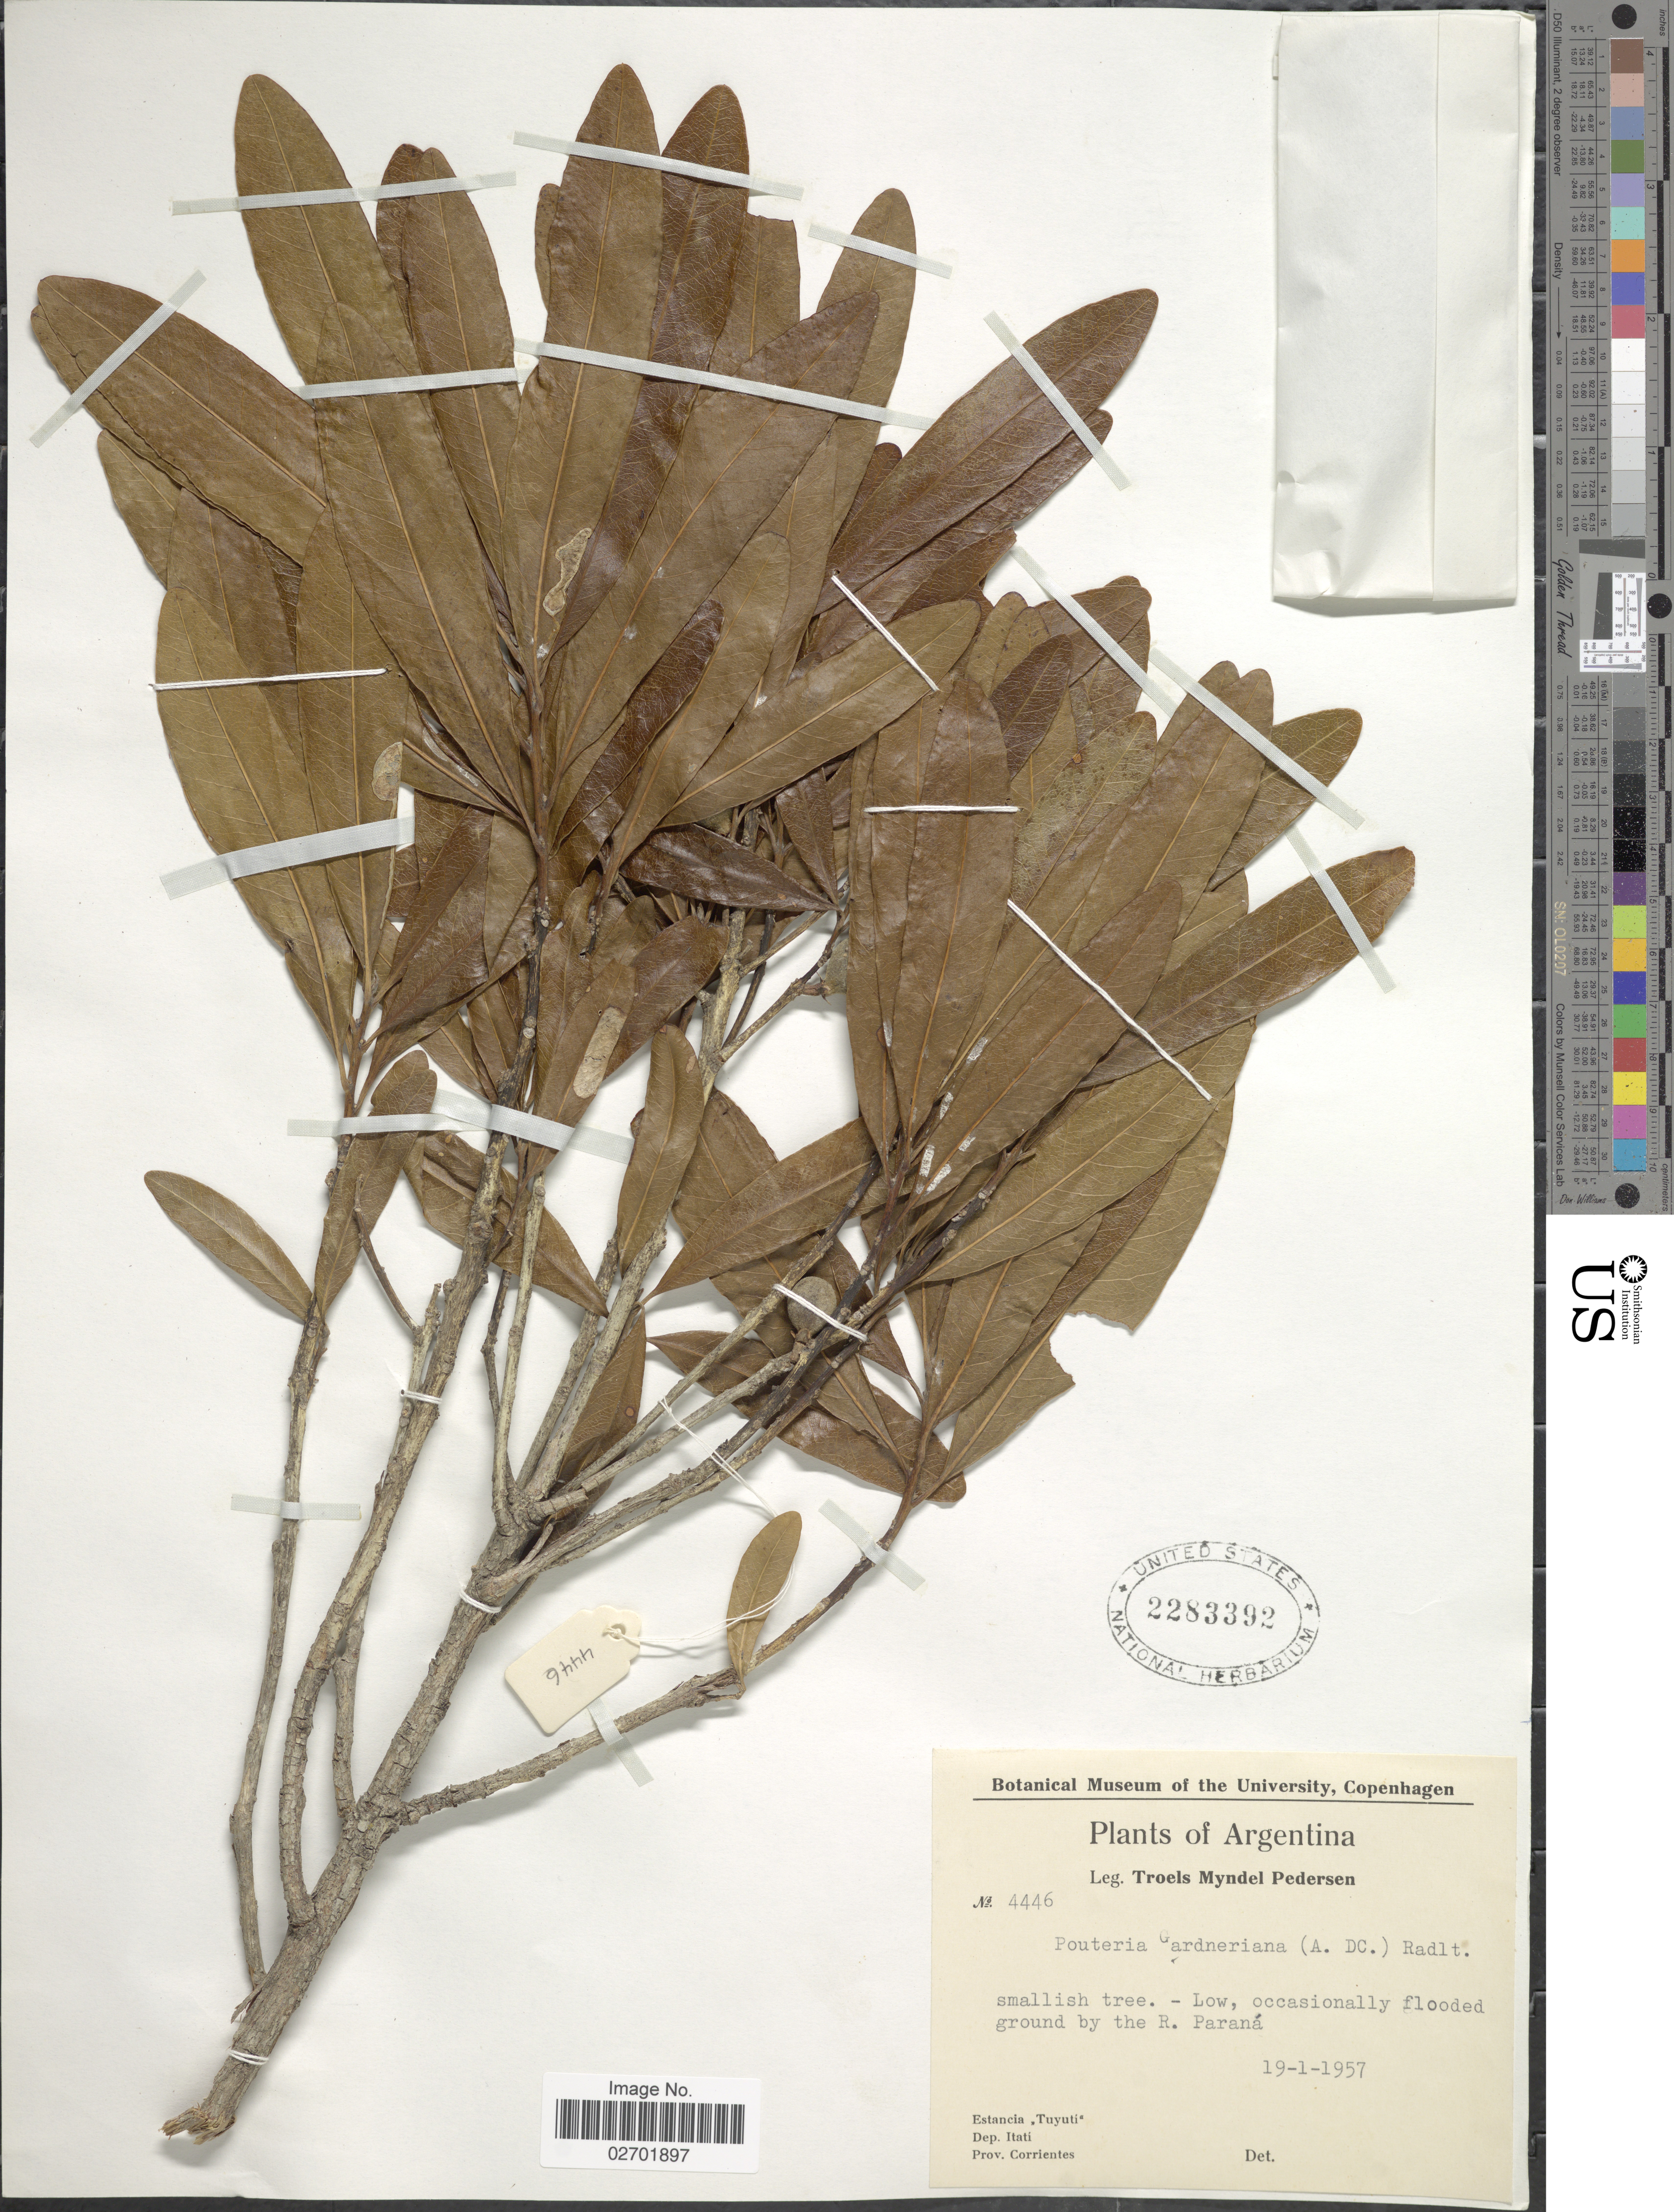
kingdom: Plantae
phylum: Tracheophyta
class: Magnoliopsida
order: Ericales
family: Sapotaceae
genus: Pouteria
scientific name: Pouteria gardneriana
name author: (A. DC.) Radlk.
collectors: T. Pederson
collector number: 4446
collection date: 1957-01-19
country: Argentina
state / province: Corrientes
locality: Estancia "Tuyuti" Dep. Itati, Prov. Corrientes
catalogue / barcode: US 2283392